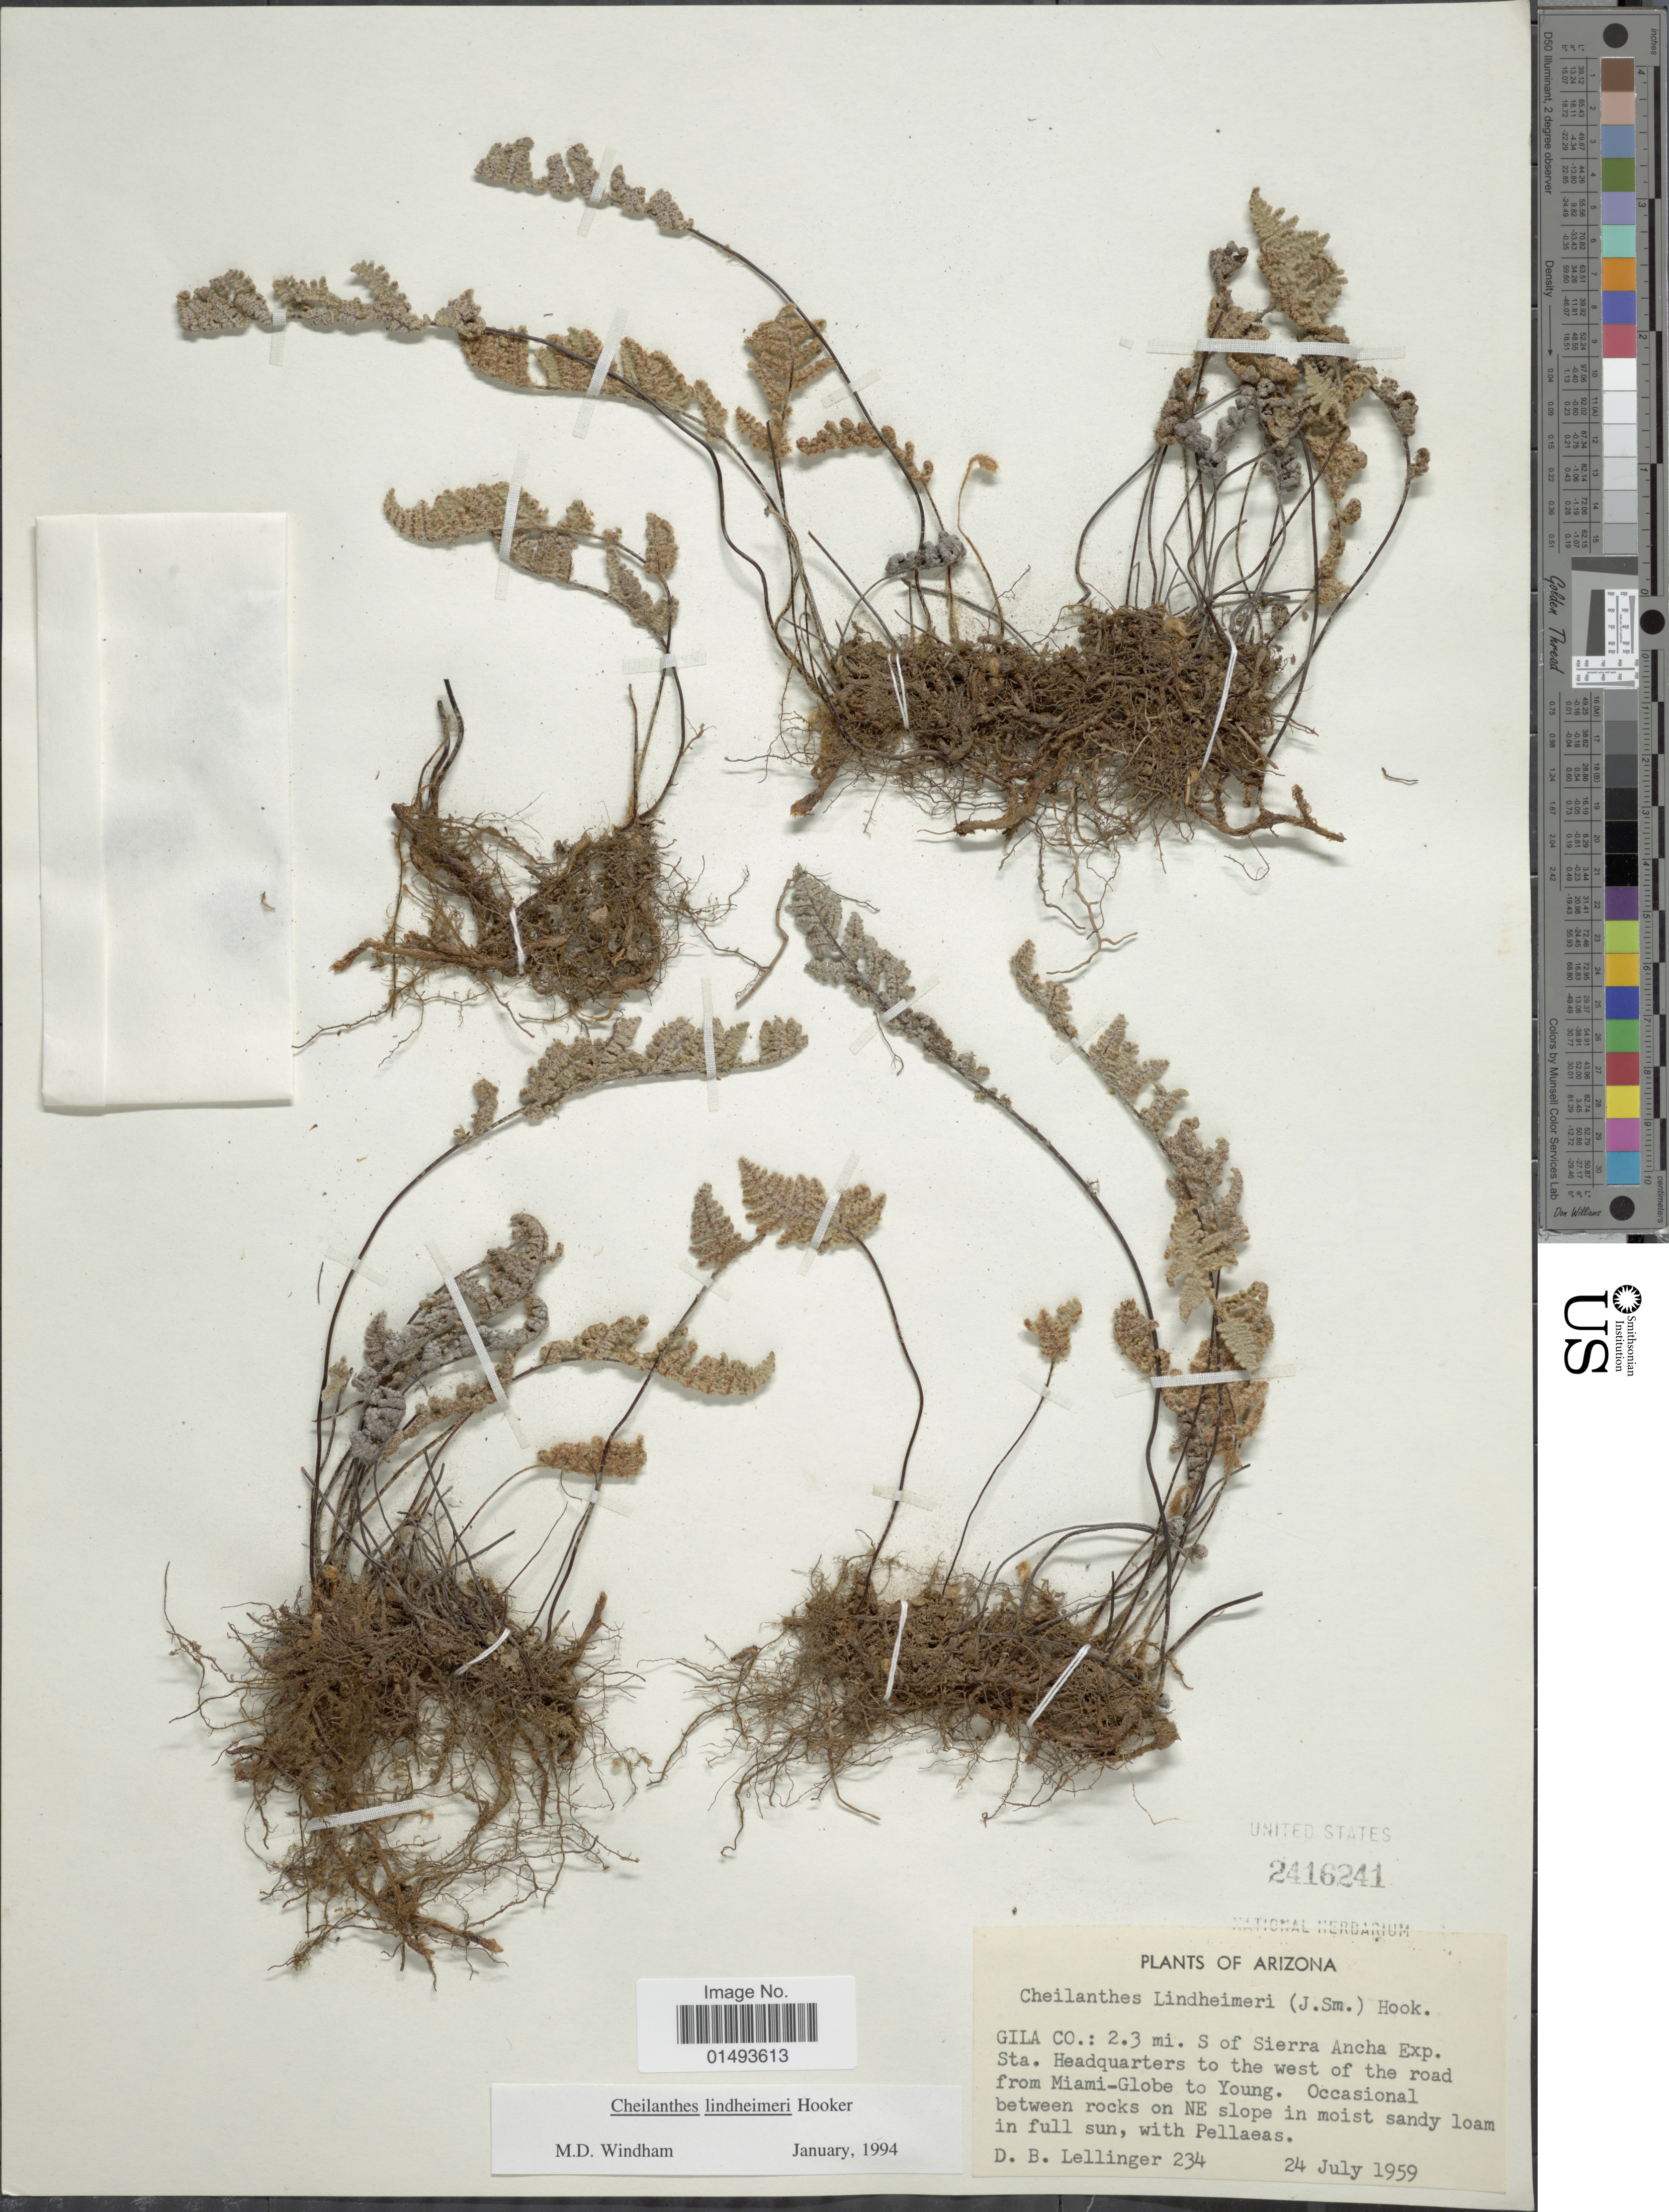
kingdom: Plantae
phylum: Tracheophyta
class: Polypodiopsida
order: Polypodiales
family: Pteridaceae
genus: Myriopteris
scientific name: Myriopteris lindheimeri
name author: (Hook.) J. Sm.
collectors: D. B. Lellinger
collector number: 234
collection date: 1959-07-24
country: United States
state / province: Arizona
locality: Plants of Arizona, Gila Co: 2.3 mi. S of Sierra Ancha Exp. Sta. Headquarters to the west of the road from Miami Globe to Young. occasional between rocks on NEslope in moist sandy loam in full sun, with Pellaes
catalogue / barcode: US 2416241